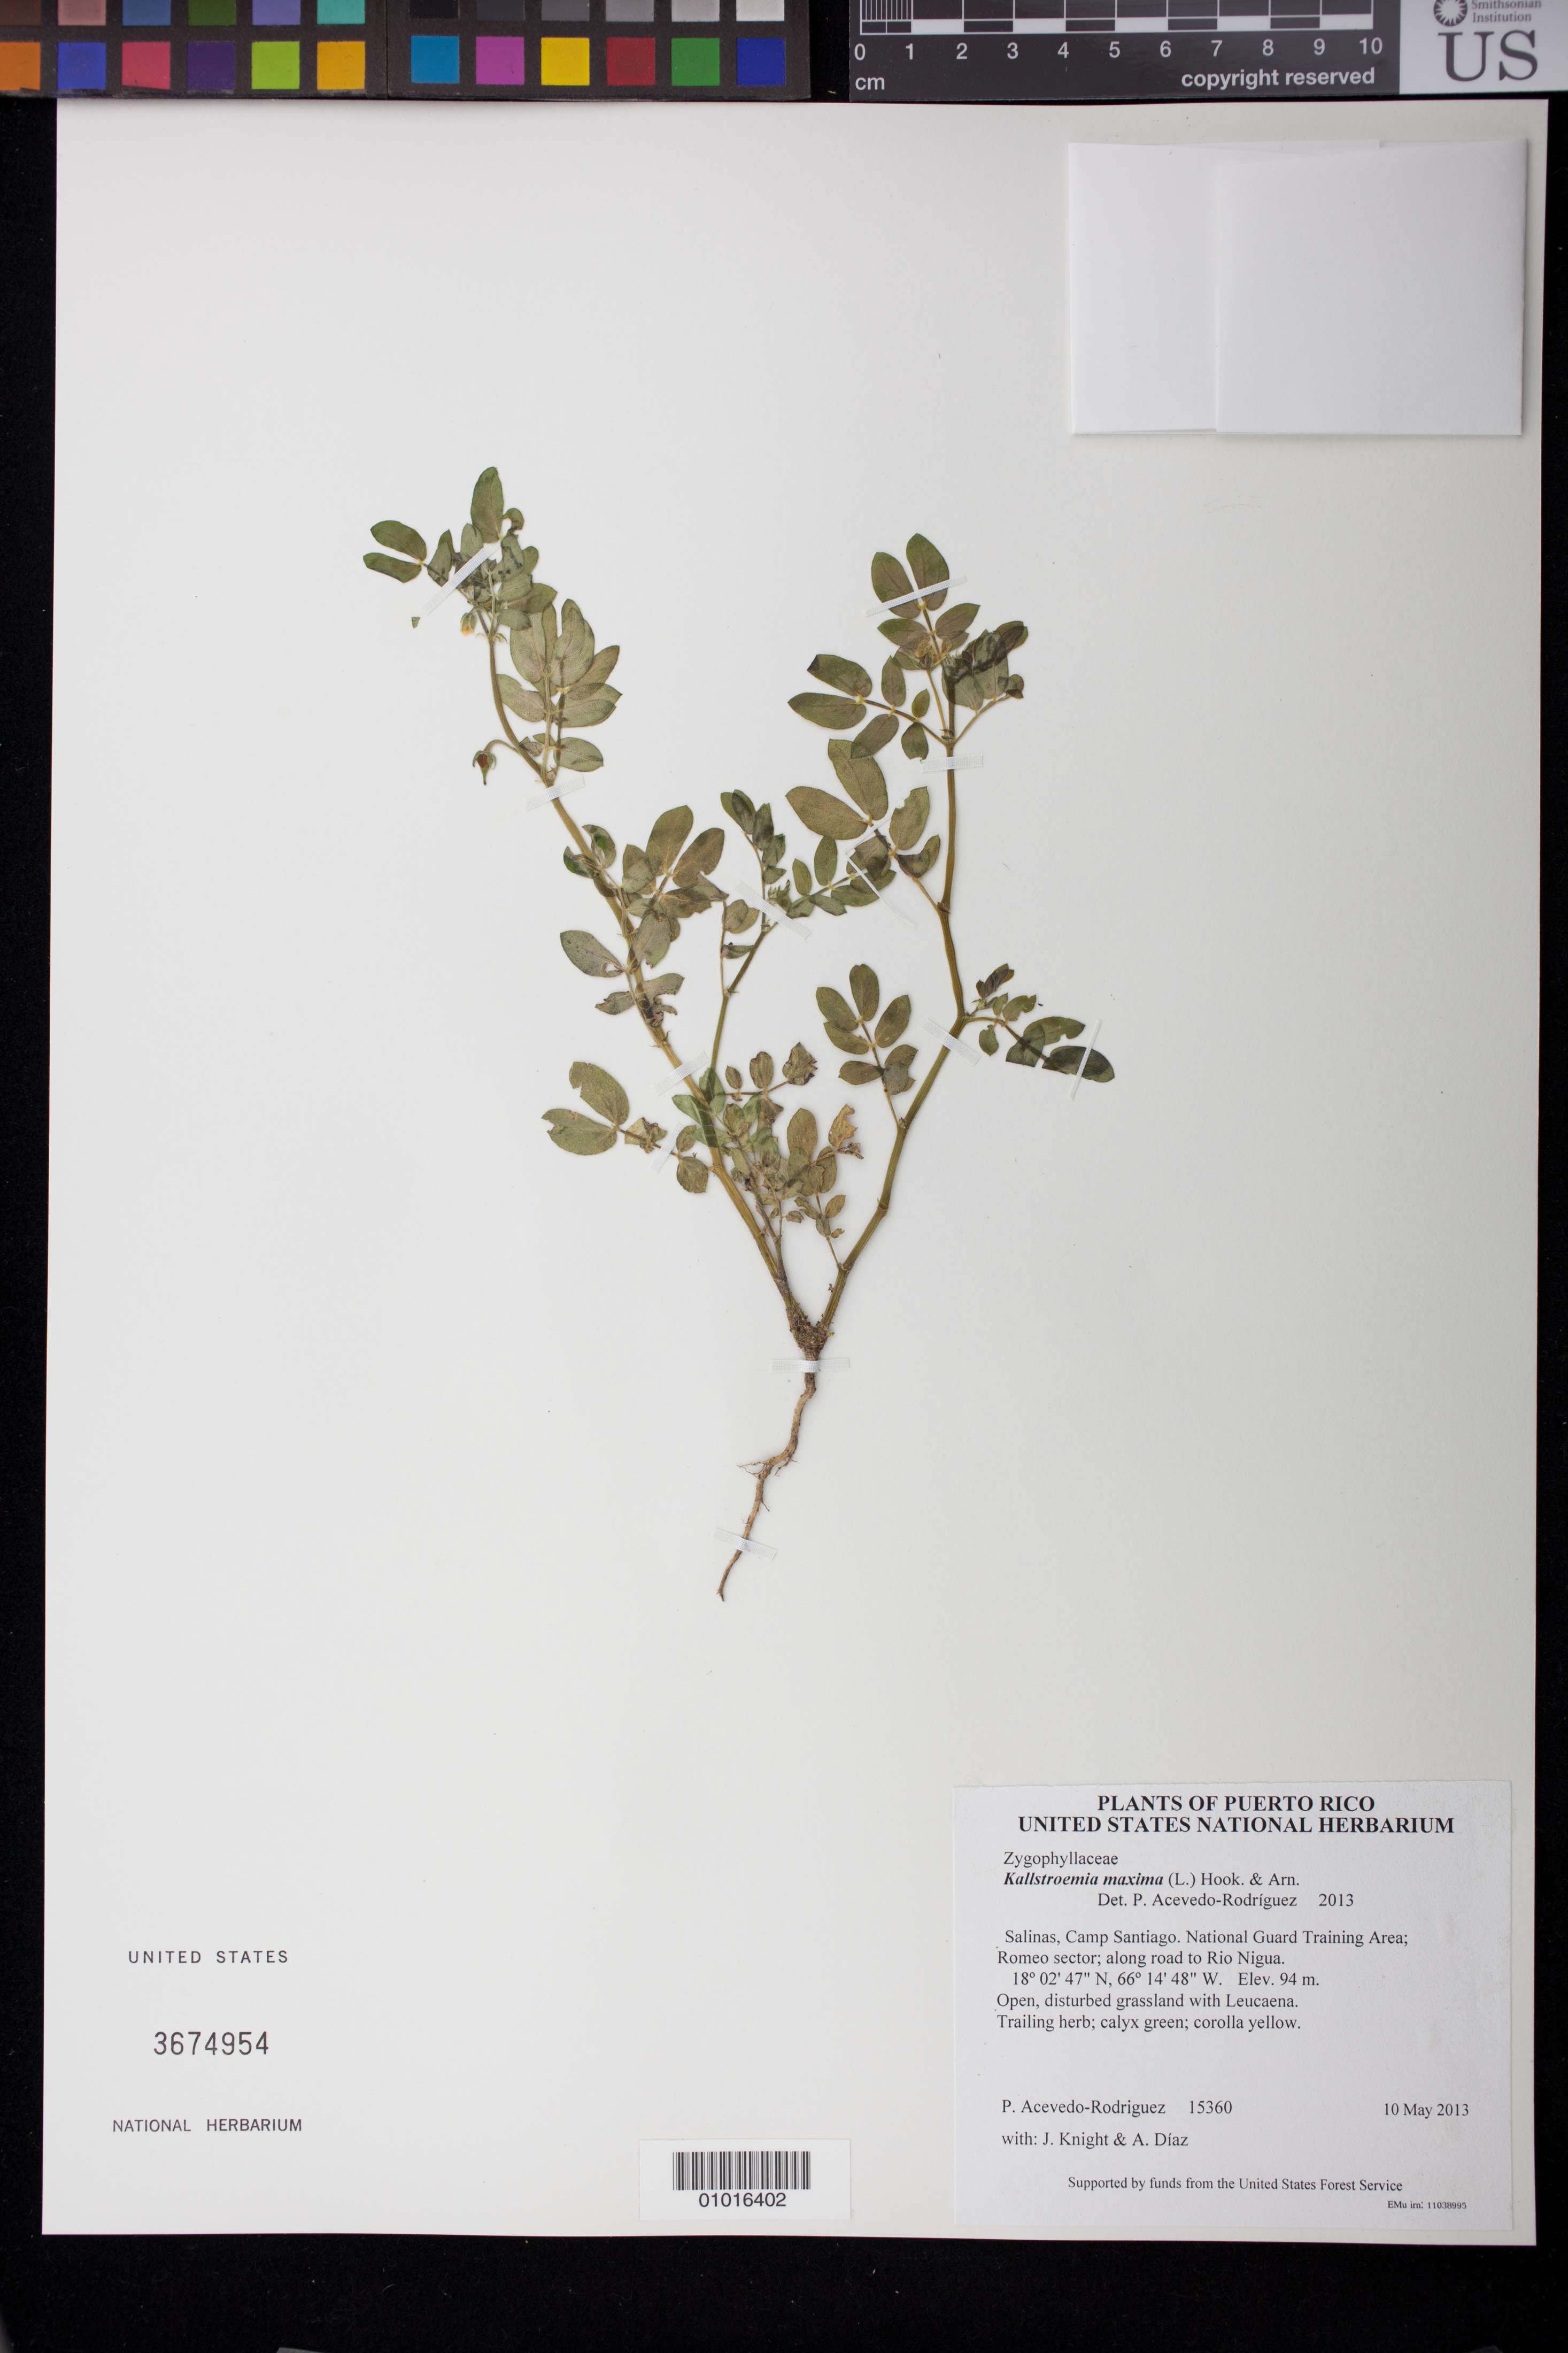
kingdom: Plantae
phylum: Tracheophyta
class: Magnoliopsida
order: Zygophyllales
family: Zygophyllaceae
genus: Kallstroemia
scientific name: Kallstroemia maxima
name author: (L.) Hook. & Arn.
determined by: Acevedo-Rodríguez, P., (BOT), Smithsonian Institution - National Museum of Natural History (UNITED STATES)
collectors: P. Acevedo-Rodr., J. Knight & A. Díaz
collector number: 15360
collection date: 2013-05-10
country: Puerto Rico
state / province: Salinas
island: Puerto Rico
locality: Camp Santiago. National Guard Training Area; Romeo sector; along road to Rio Nigua.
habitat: Open, disturbed grassland with Leucaena.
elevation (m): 94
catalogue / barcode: US 3674954